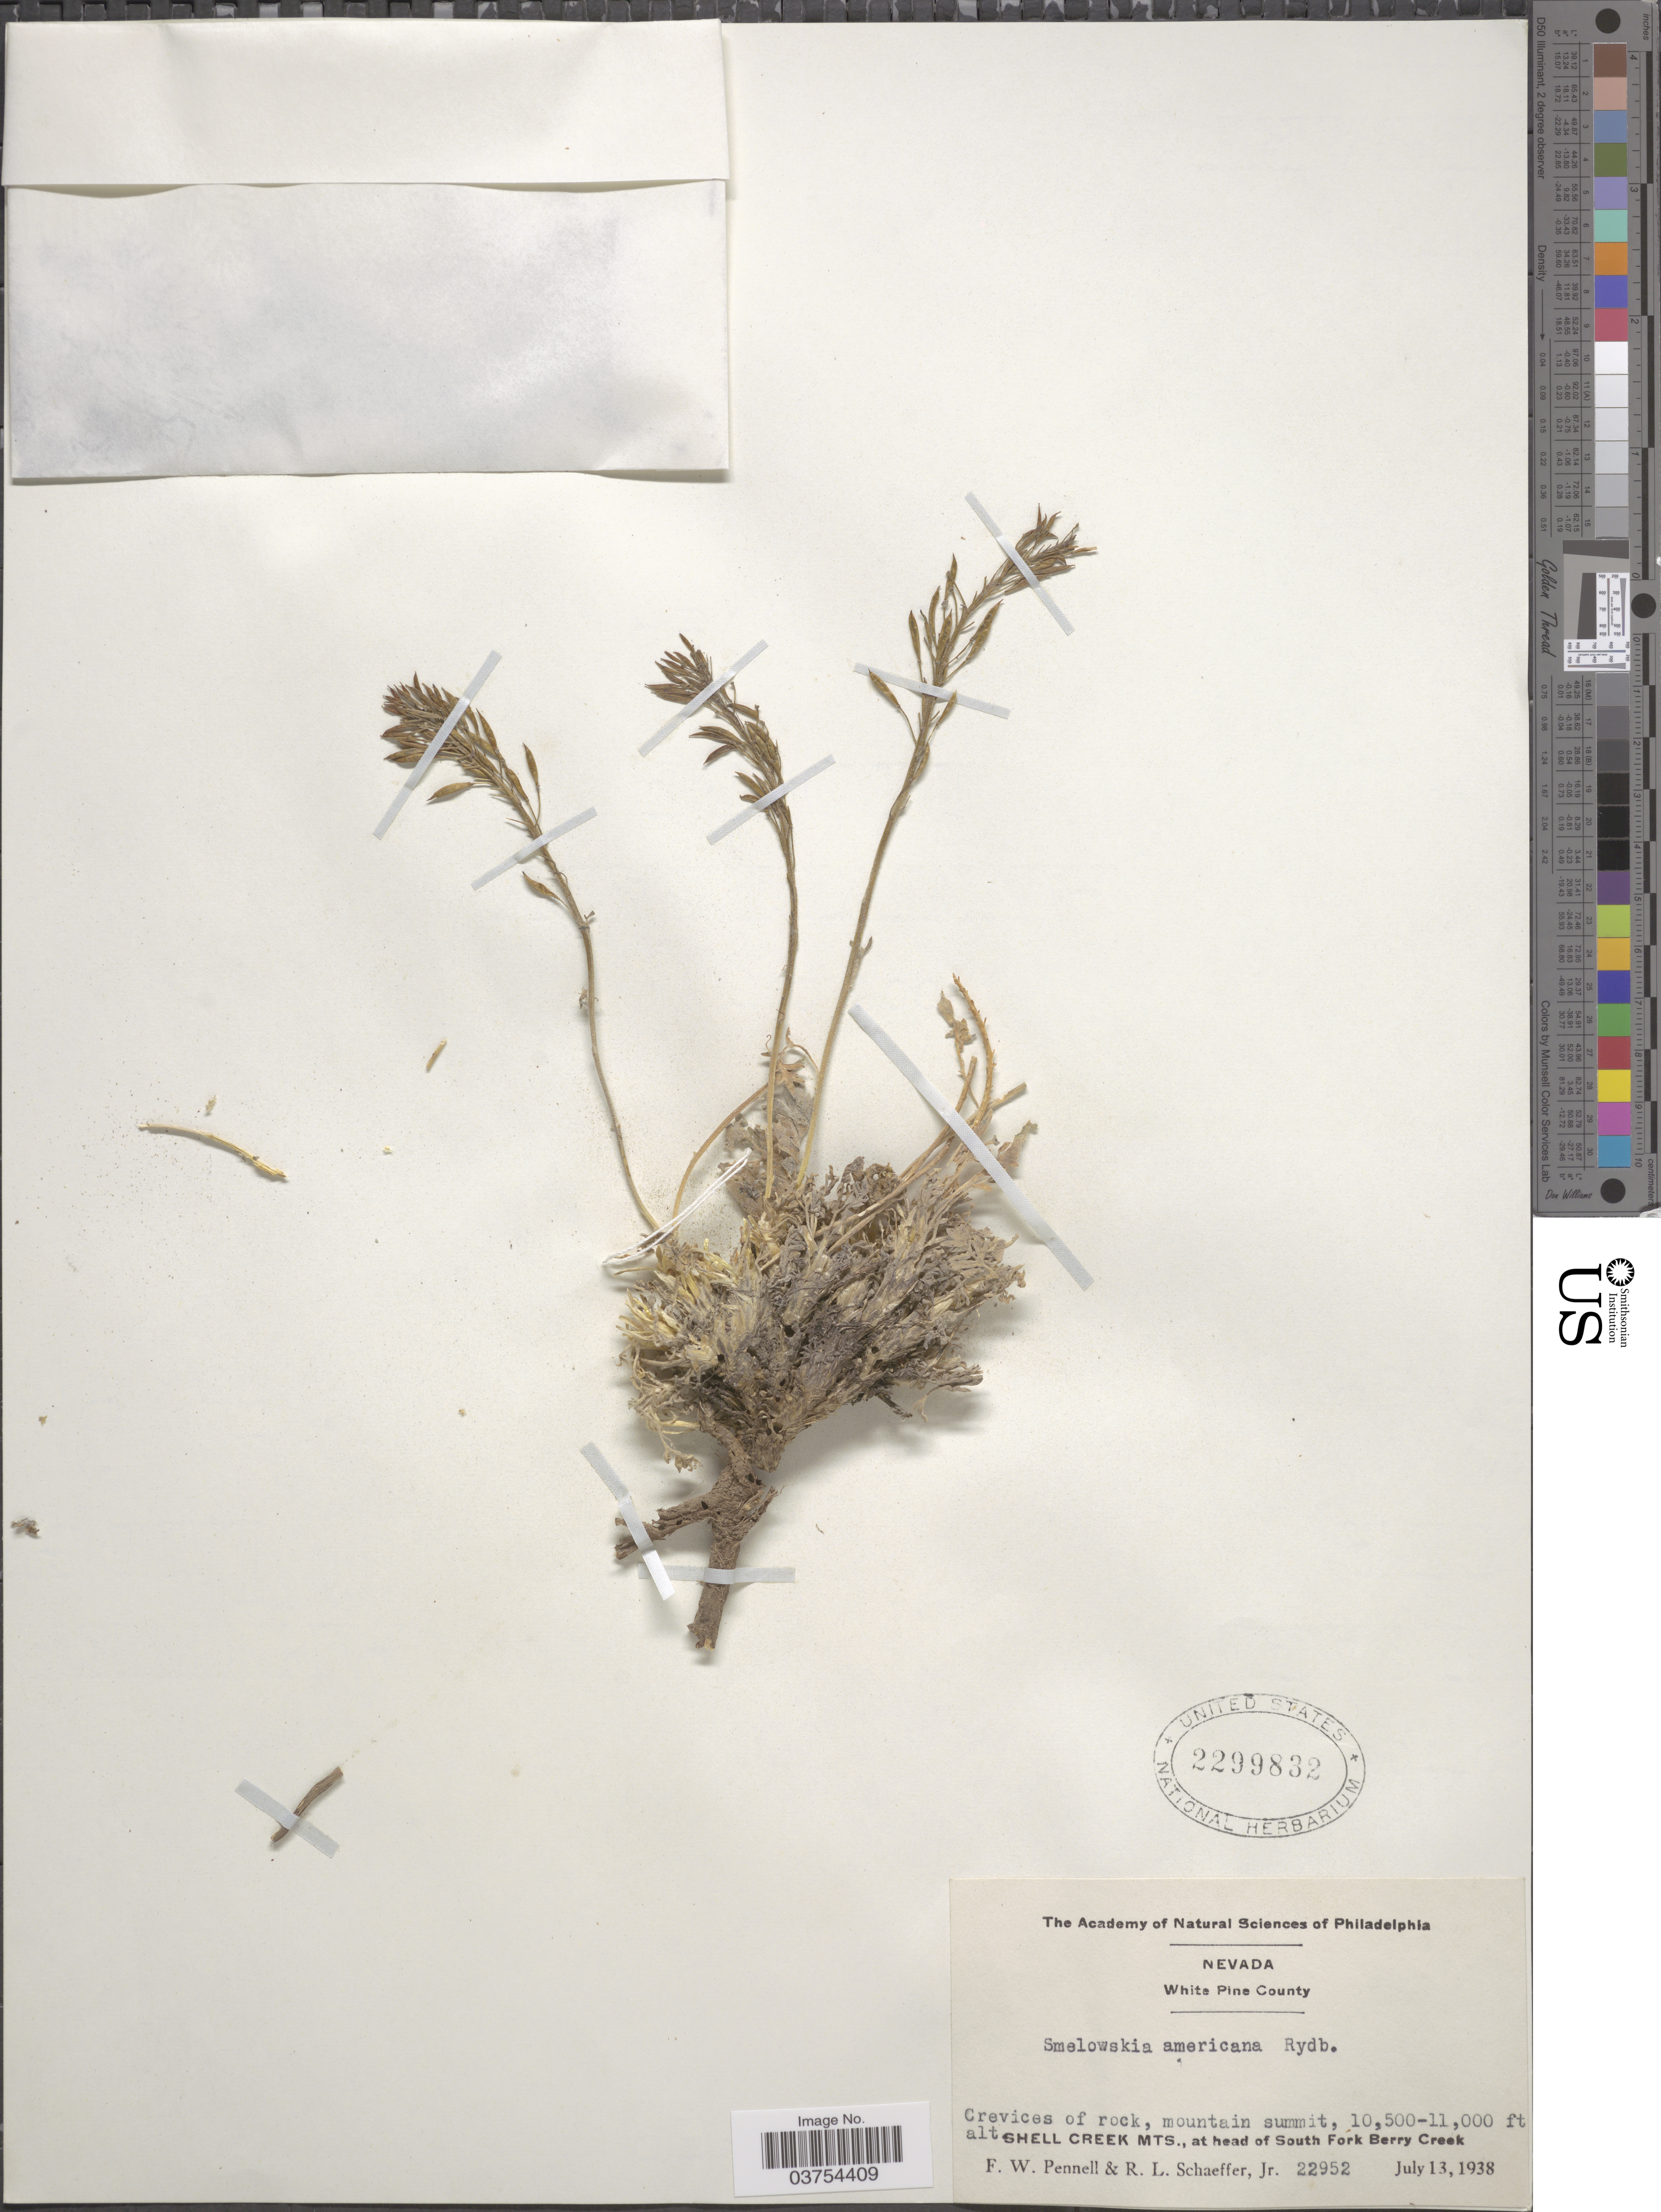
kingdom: Plantae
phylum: Tracheophyta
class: Magnoliopsida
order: Brassicales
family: Brassicaceae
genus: Smelowskia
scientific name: Smelowskia calycina var. americana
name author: (Regel & Herder) W.H.Drury & Rollins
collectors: F. W. Pennell & R. L. Schaeffer Jr.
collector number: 22952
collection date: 1938-07-13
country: United States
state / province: Nevada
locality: White Pine County. Crevices of rock, mountain summit. Shell Creek Mts., at head of South Fork Berry Creek.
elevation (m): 3200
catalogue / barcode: US 2299832